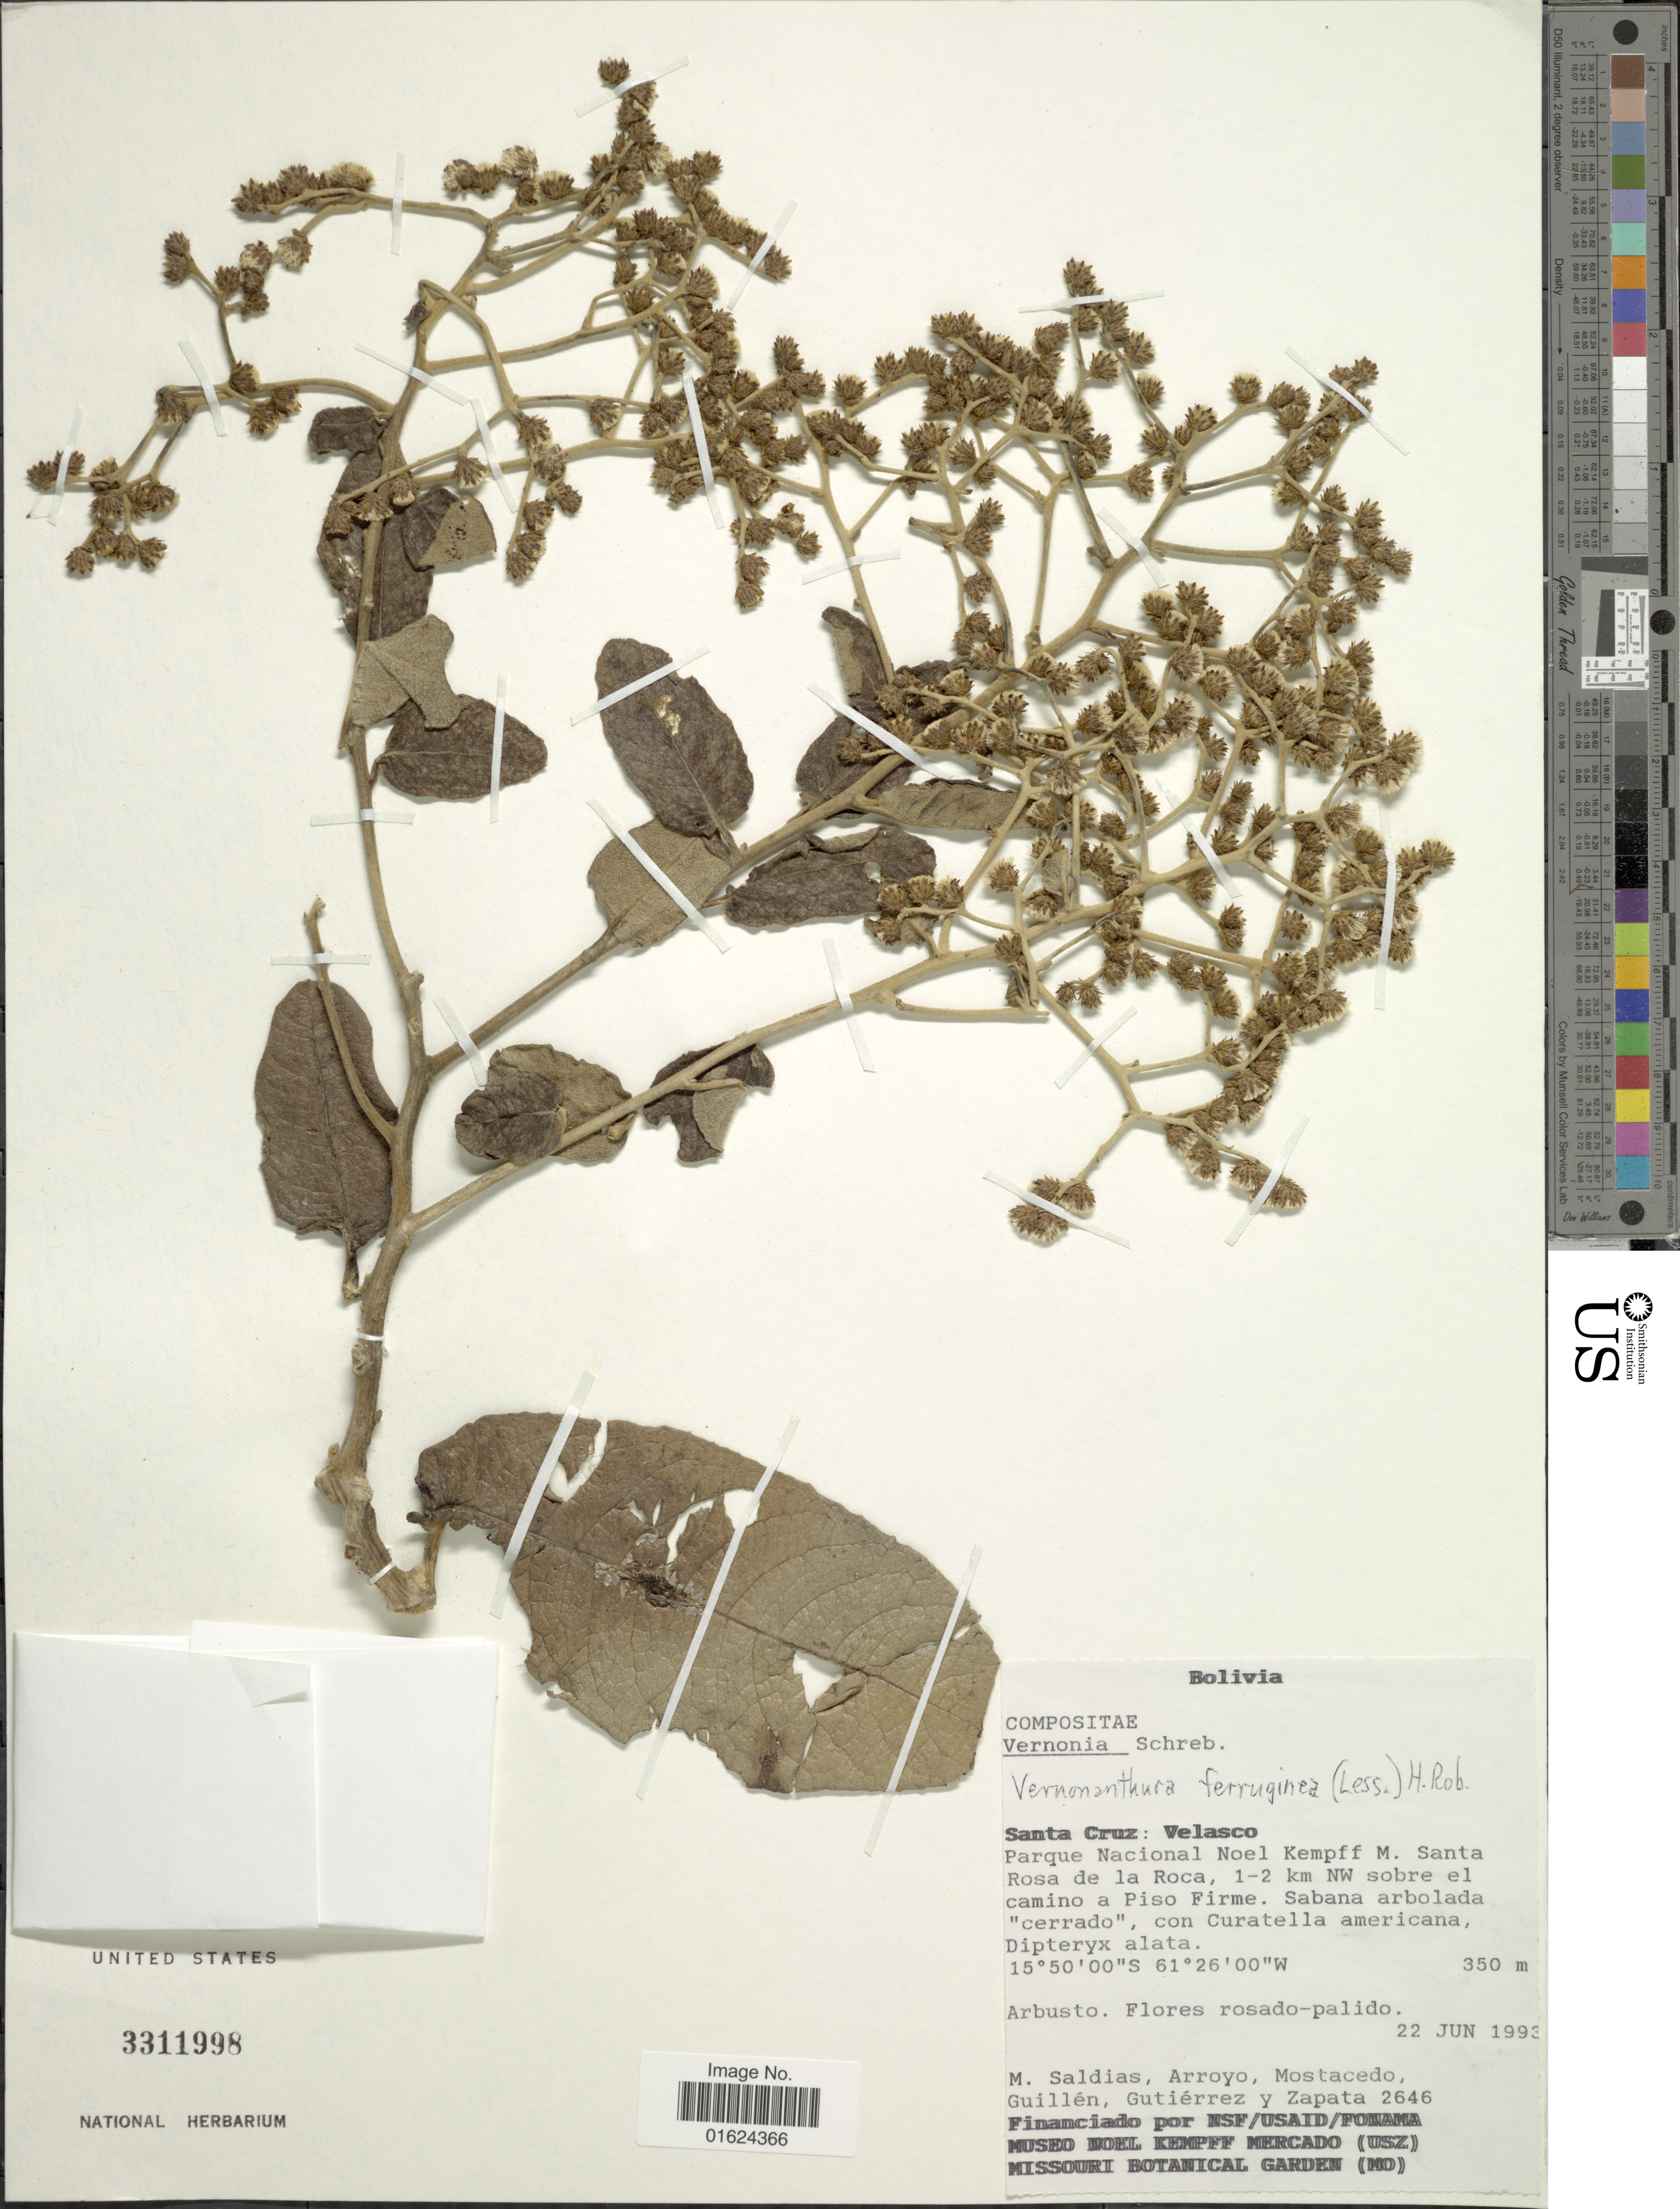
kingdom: Plantae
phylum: Tracheophyta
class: Magnoliopsida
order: Asterales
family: Asteraceae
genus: Vernonanthura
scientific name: Vernonanthura ferruginea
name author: (Less.) H. Rob.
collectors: M. Saldias, Arroyo, --, Mostacedo, --, -- Guillen & et al.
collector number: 2646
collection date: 1993-06-22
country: Bolivia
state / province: Santa Cruz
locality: Bolivia, Santa Cruz, Parque Nacional Noel Kempff M. Santa Rosa de la Roca, 1-2 km NW sobre el camino a Piso Firme.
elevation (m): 350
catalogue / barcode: US 3311998